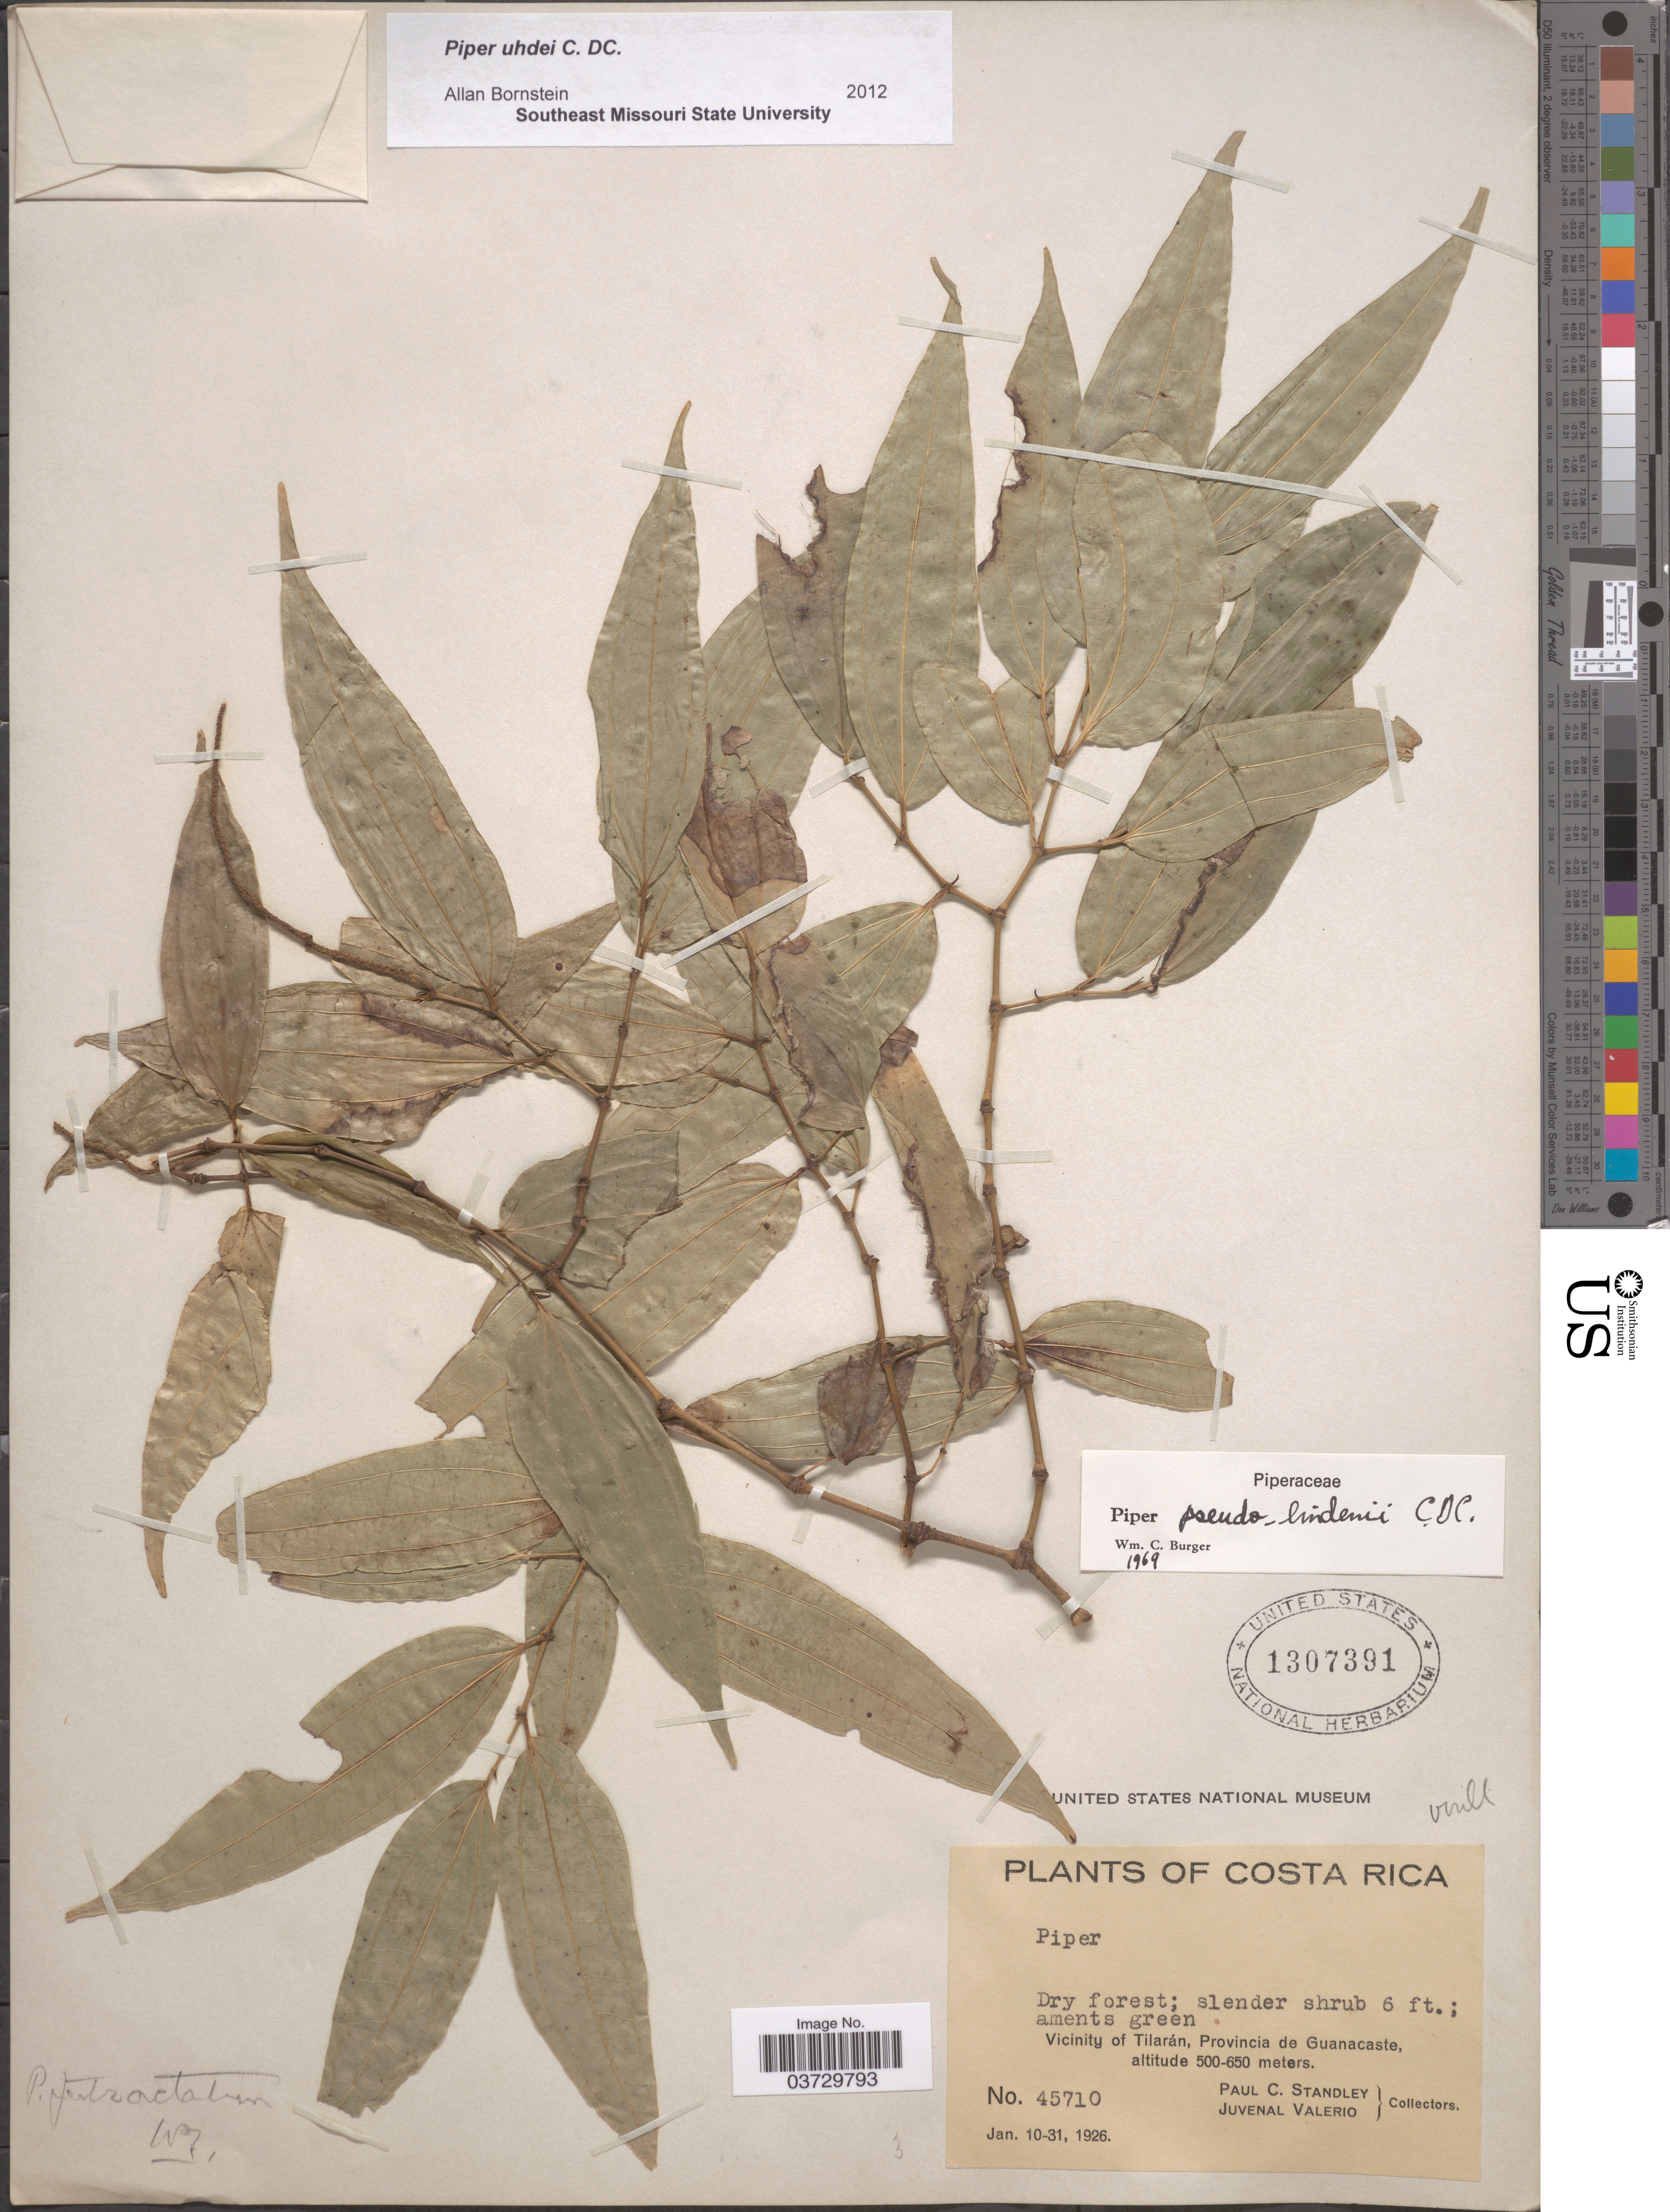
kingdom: Plantae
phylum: Tracheophyta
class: Magnoliopsida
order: Piperales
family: Piperaceae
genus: Piper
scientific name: Piper uhdei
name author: C. DC.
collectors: P. C. Standley & J. Valerio R.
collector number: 45710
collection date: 1926-01-10/1926-01-31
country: Costa Rica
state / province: Guanacaste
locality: Vicinity of Tilarán.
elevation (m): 500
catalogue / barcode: US 1307391